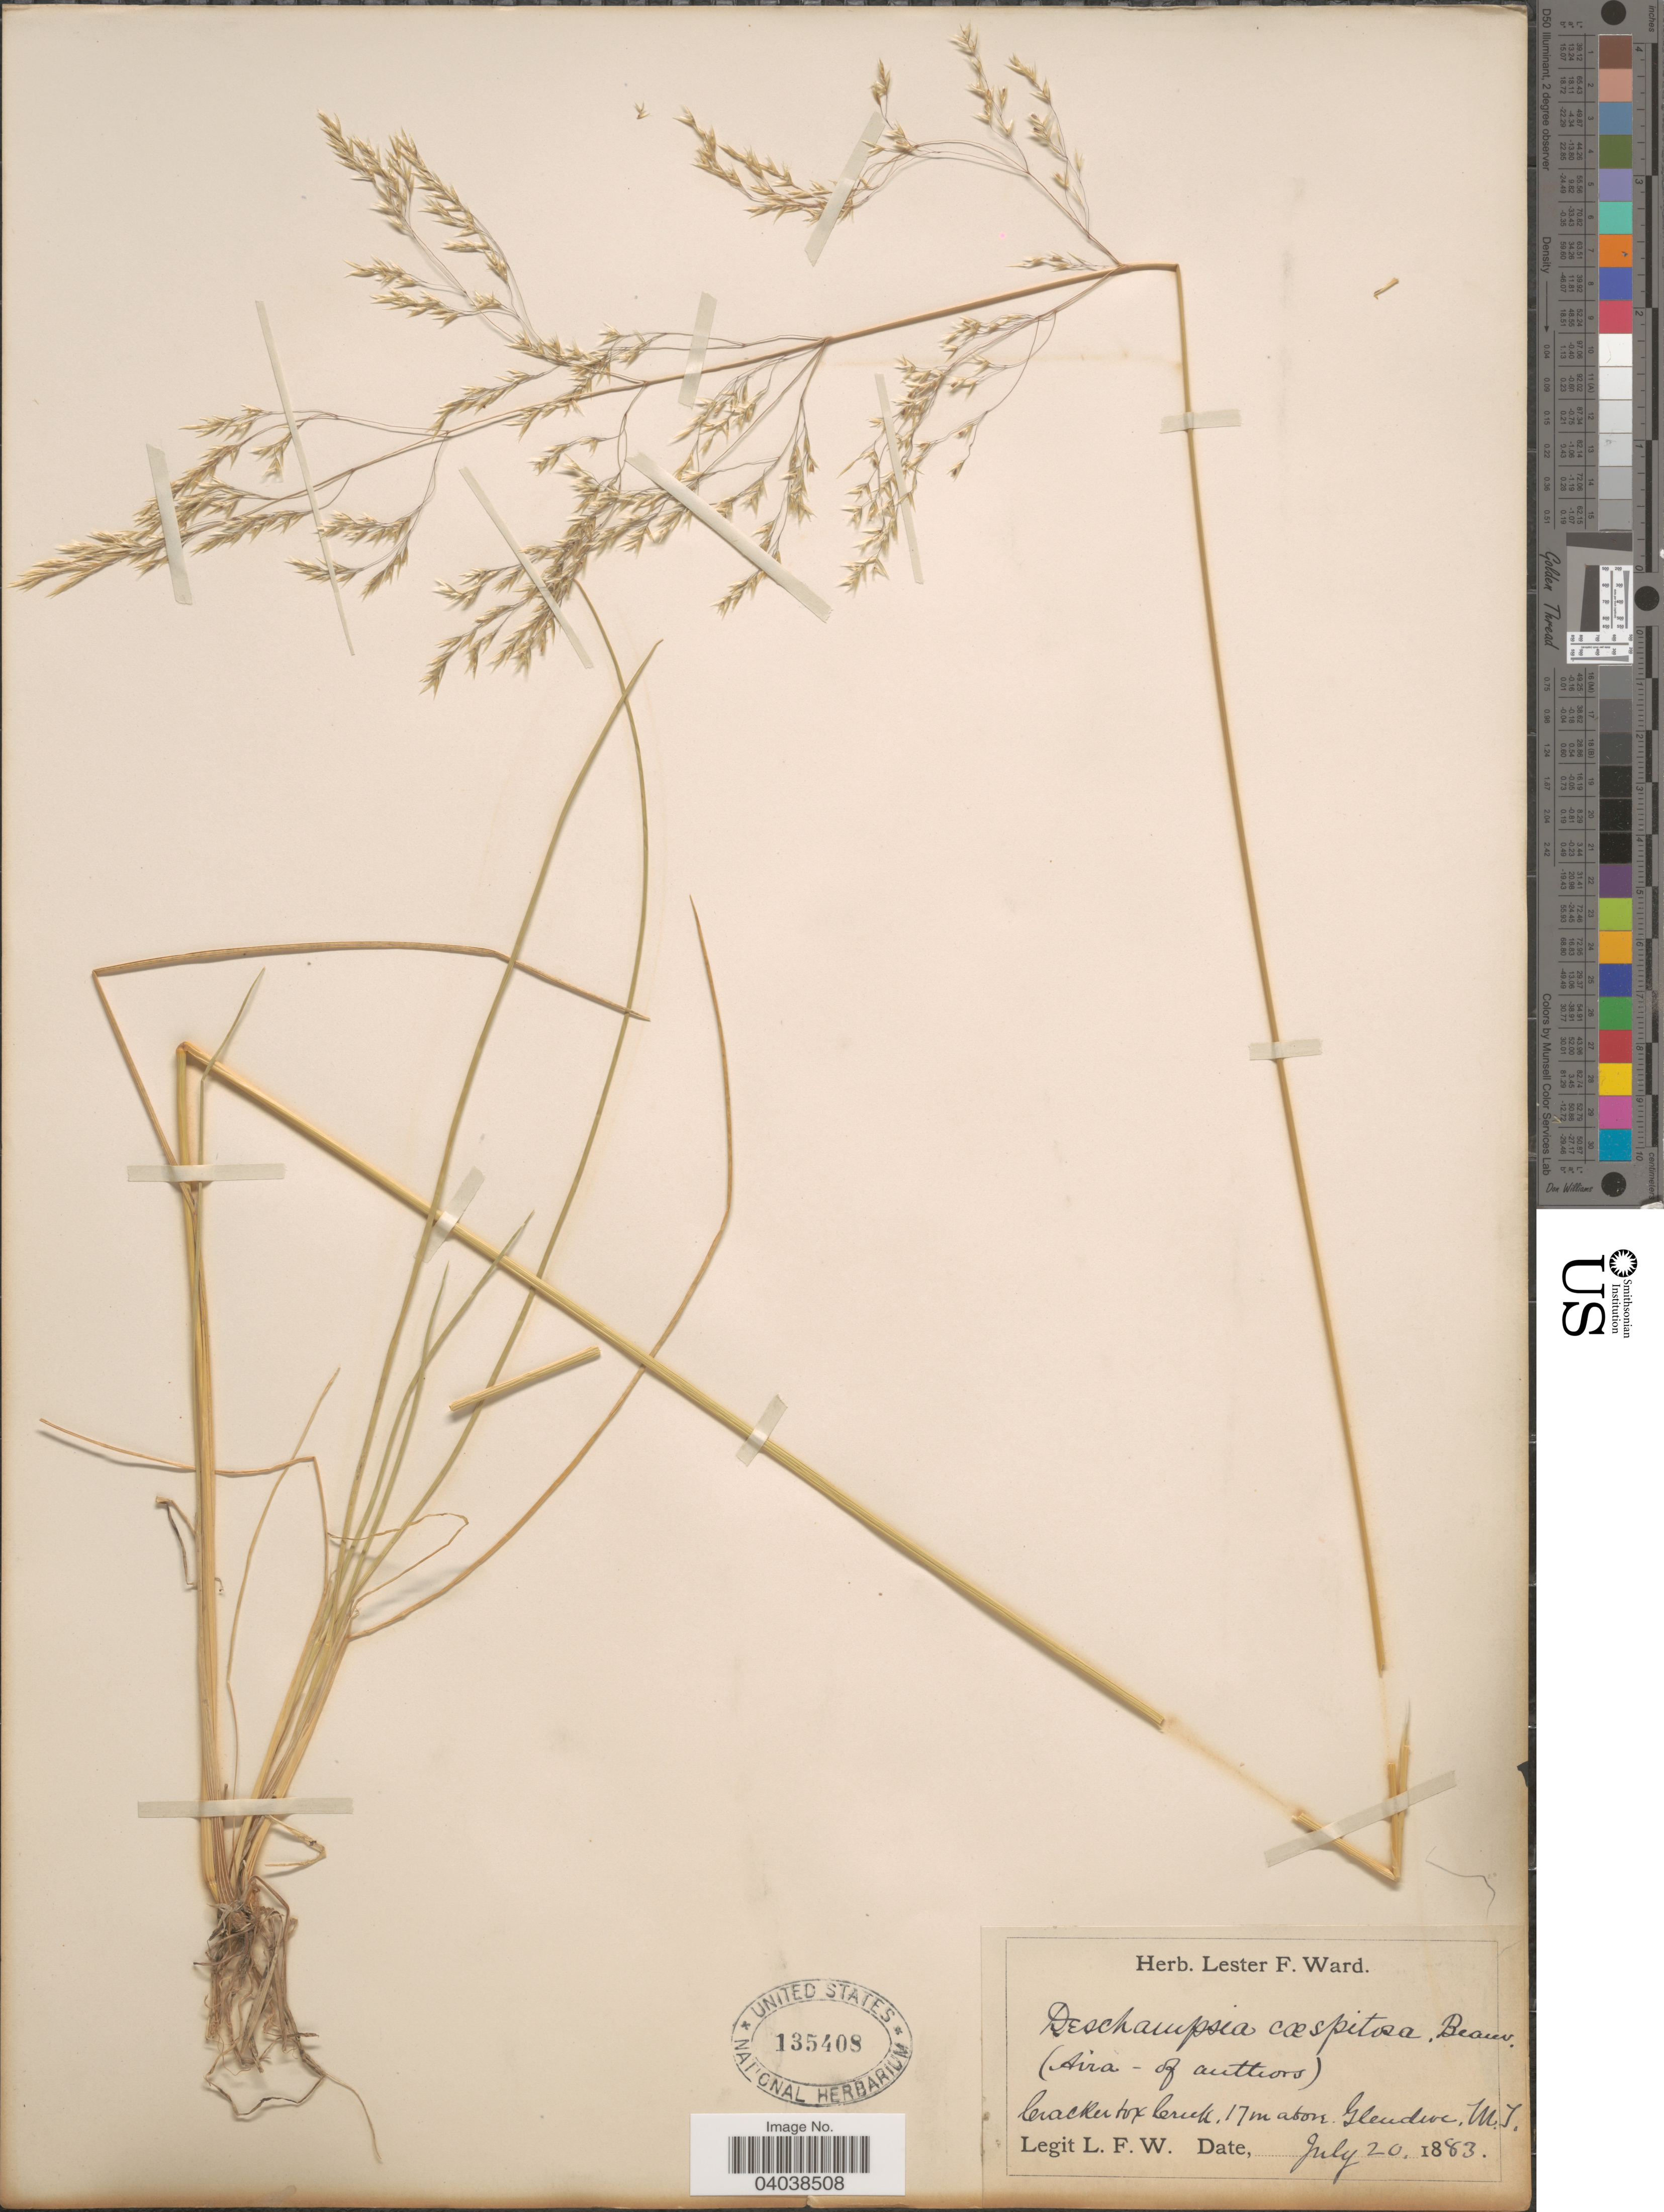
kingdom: Plantae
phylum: Tracheophyta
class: Liliopsida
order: Poales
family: Poaceae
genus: Deschampsia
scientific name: Deschampsia cespitosa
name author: (L.) P. Beauv.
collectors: L. F. Ward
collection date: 1883-07-20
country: United States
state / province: Michigan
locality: Crackerbox Creek, 17 m above Glendive.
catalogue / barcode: US 135408